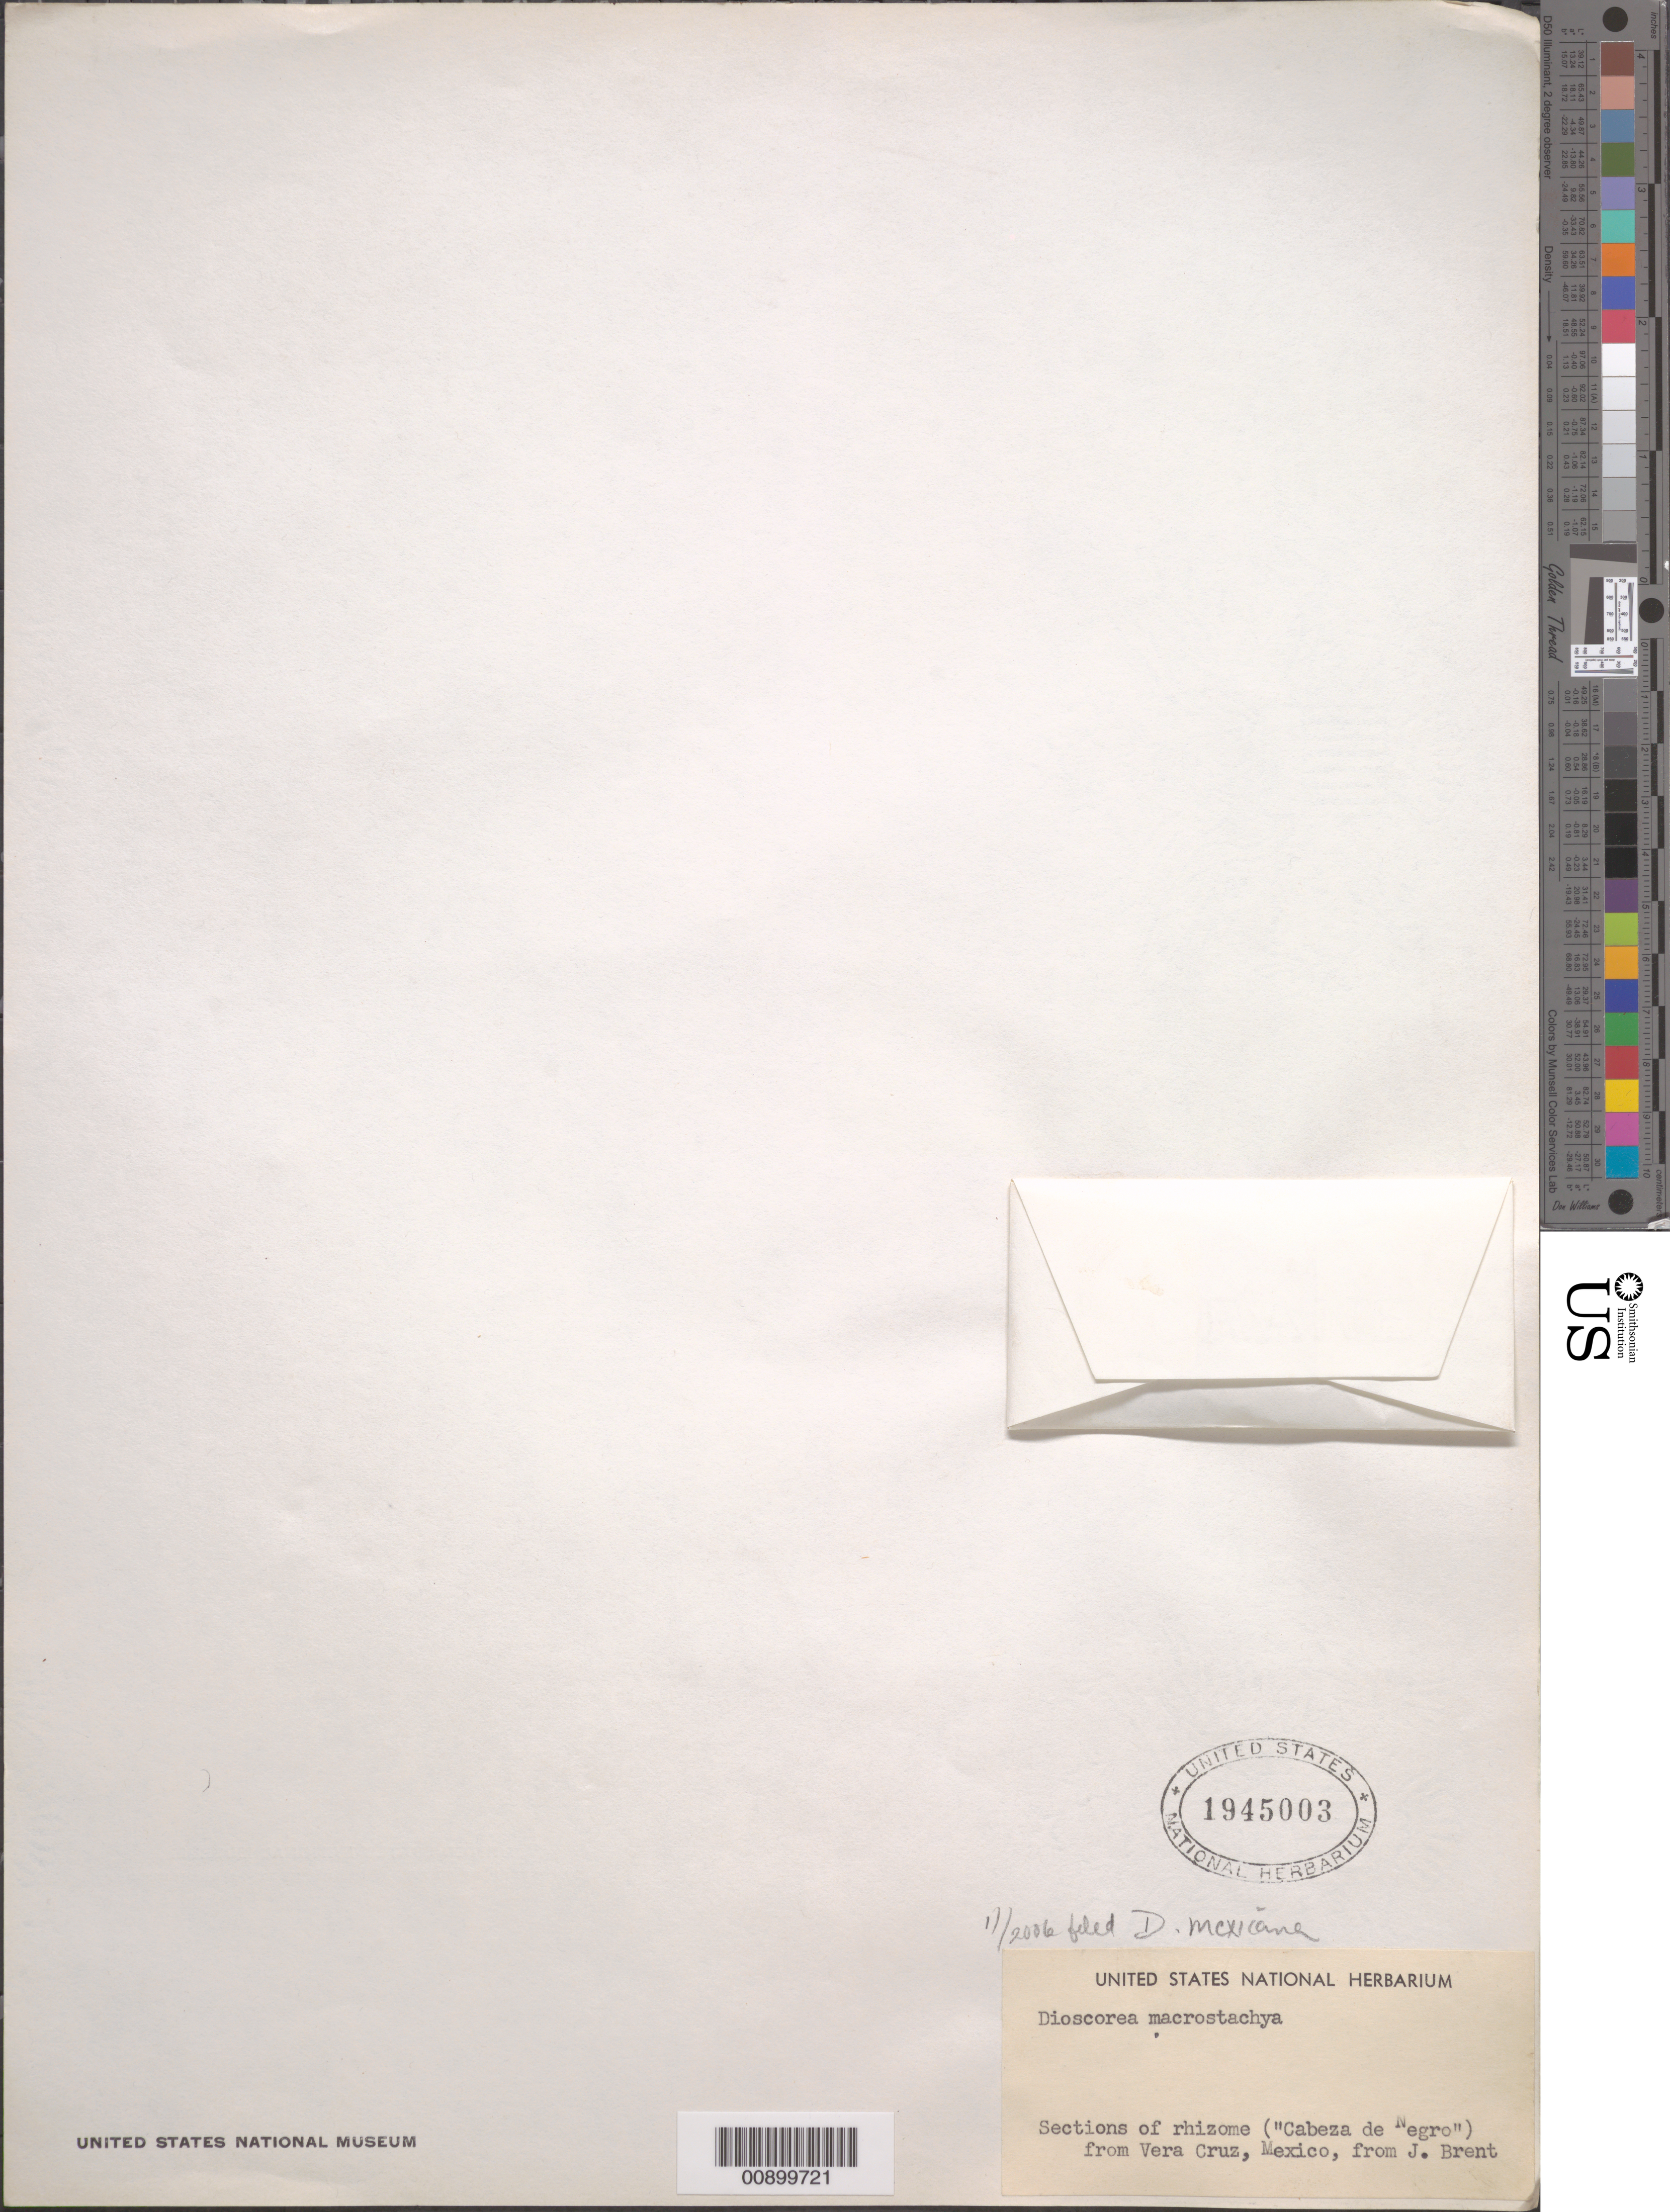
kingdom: Plantae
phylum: Tracheophyta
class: Liliopsida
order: Dioscoreales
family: Dioscoreaceae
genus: Dioscorea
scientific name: Dioscorea mexicana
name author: Scheidw.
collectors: Brent, J.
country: Mexico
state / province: Veracruz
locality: Veracruz.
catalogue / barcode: US 1945003